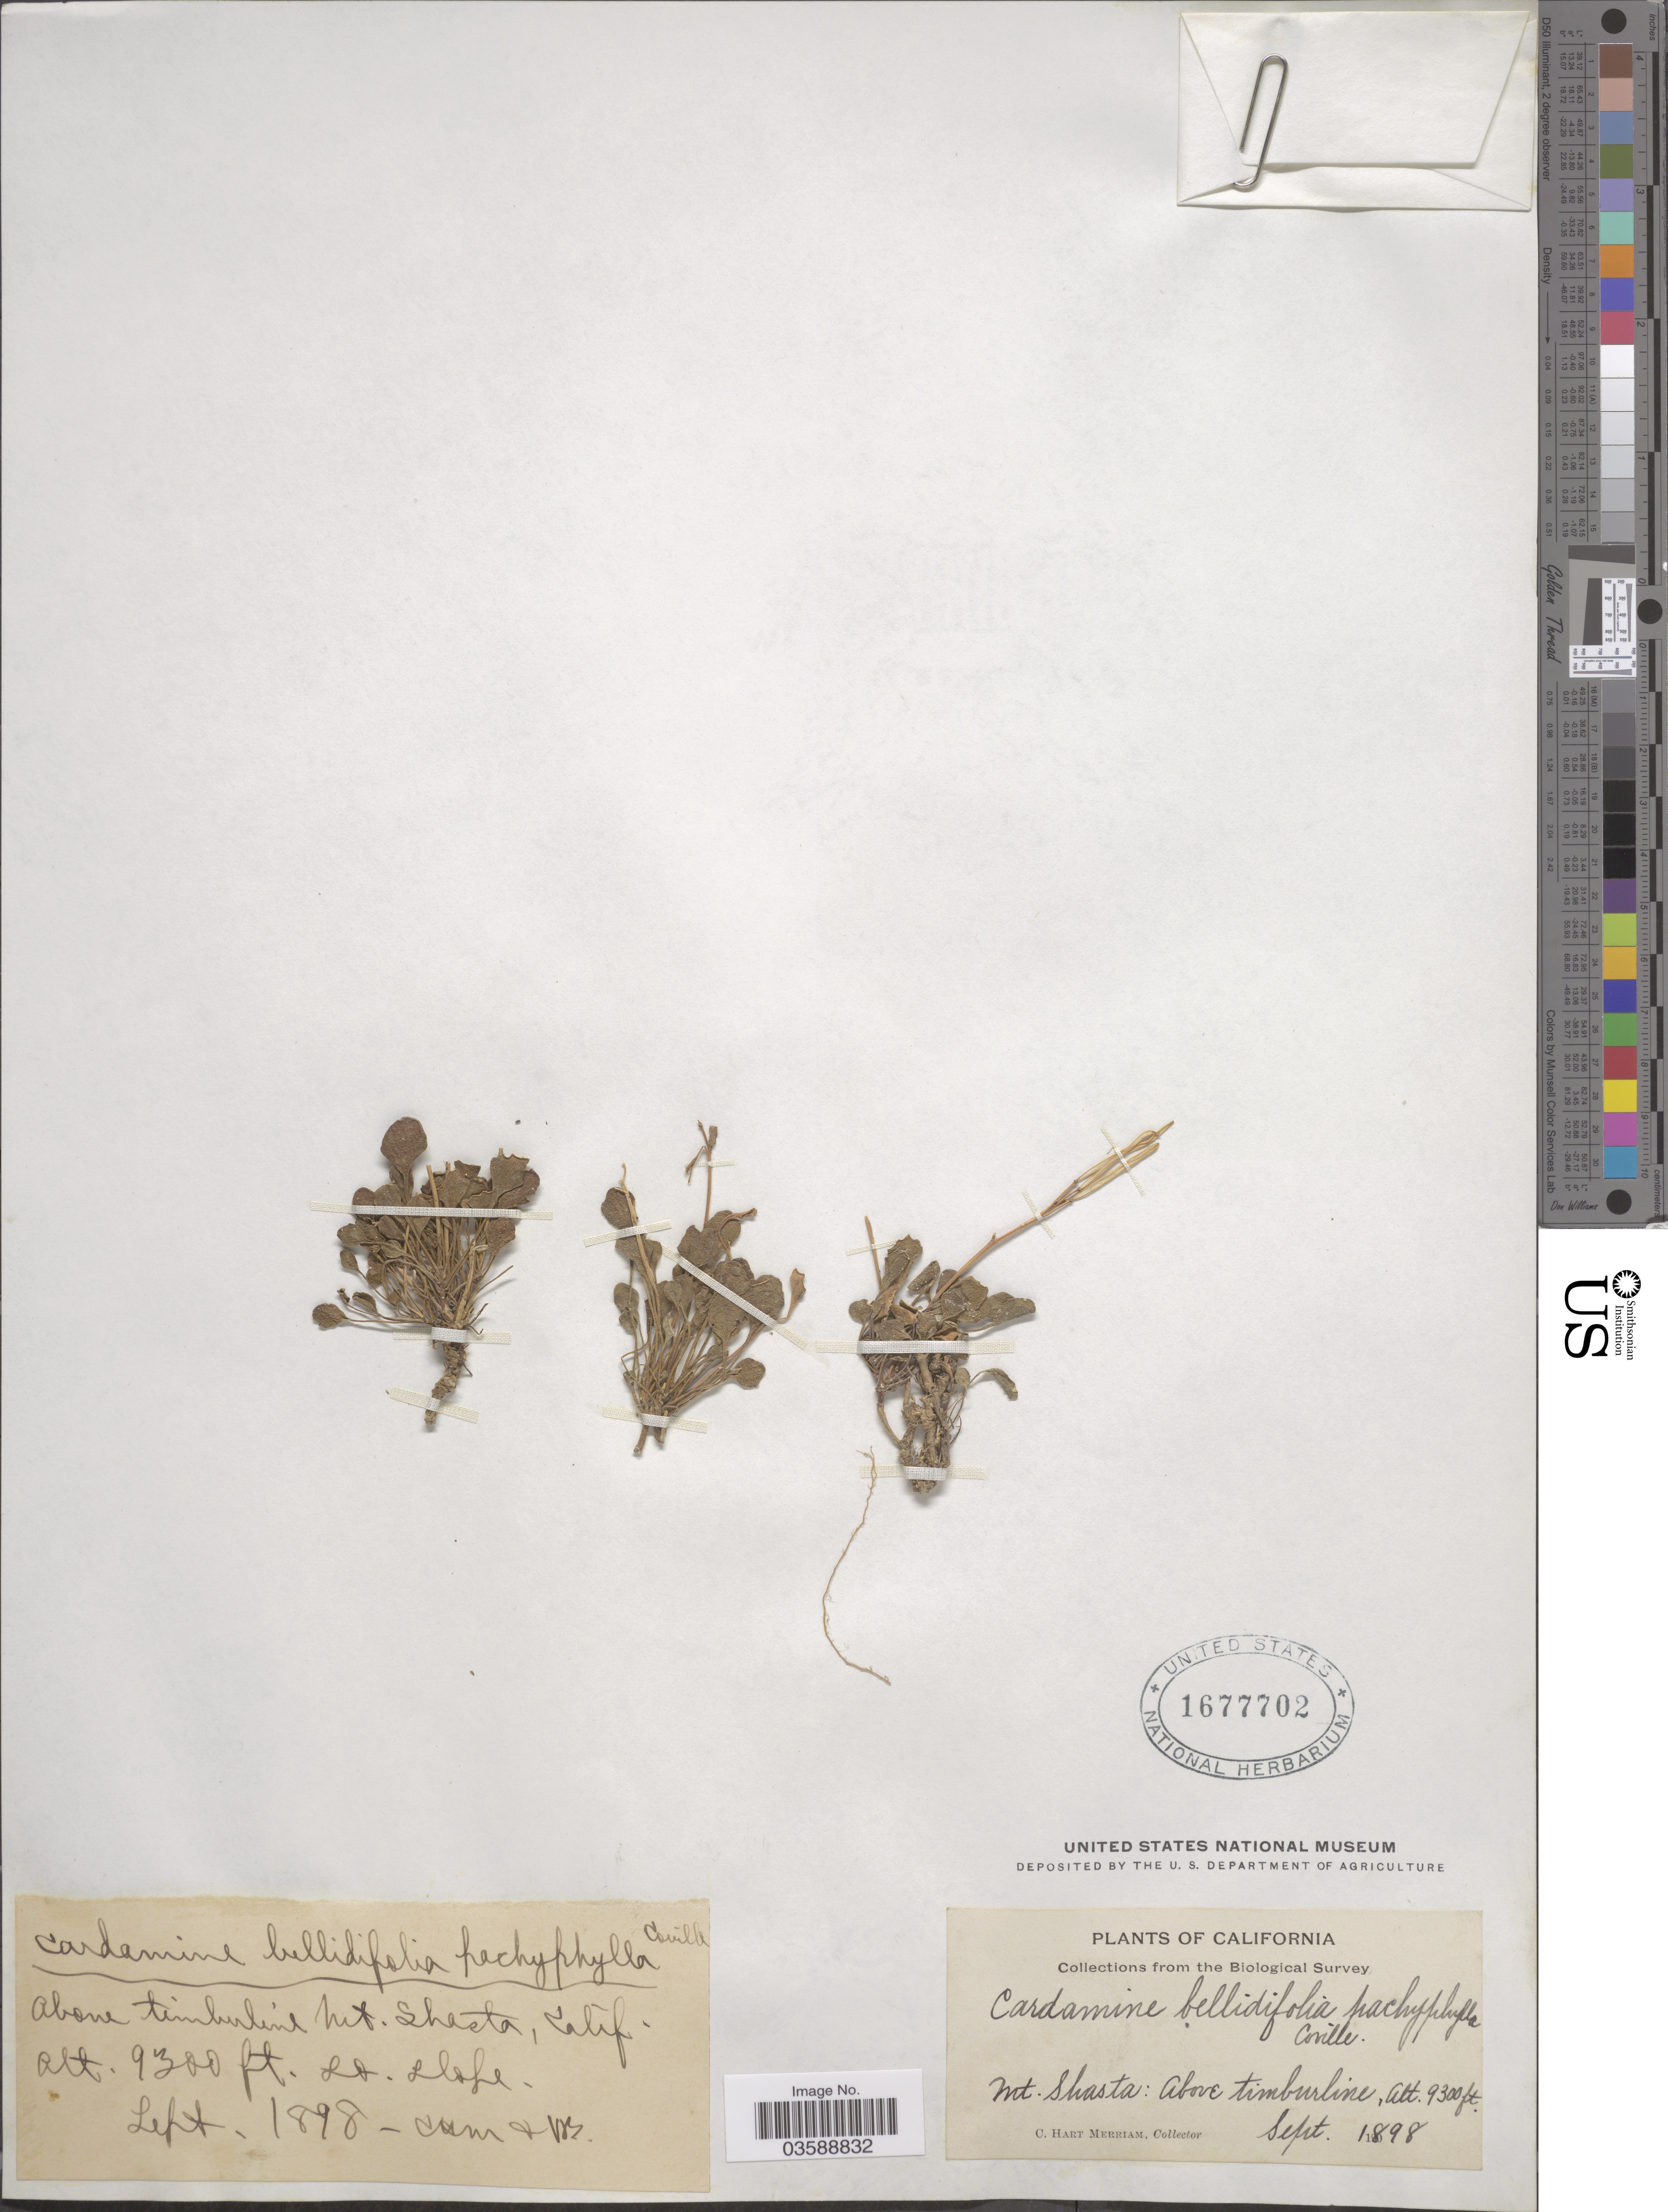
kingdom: Plantae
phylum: Tracheophyta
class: Magnoliopsida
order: Brassicales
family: Brassicaceae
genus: Cardamine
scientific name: Cardamine bellidifolia var. pachyphylla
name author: Coville & Leiberg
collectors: C. Merriam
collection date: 1898-09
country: United States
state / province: California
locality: Mt. Shasta: Above timberline.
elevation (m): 2835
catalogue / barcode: US 1677702